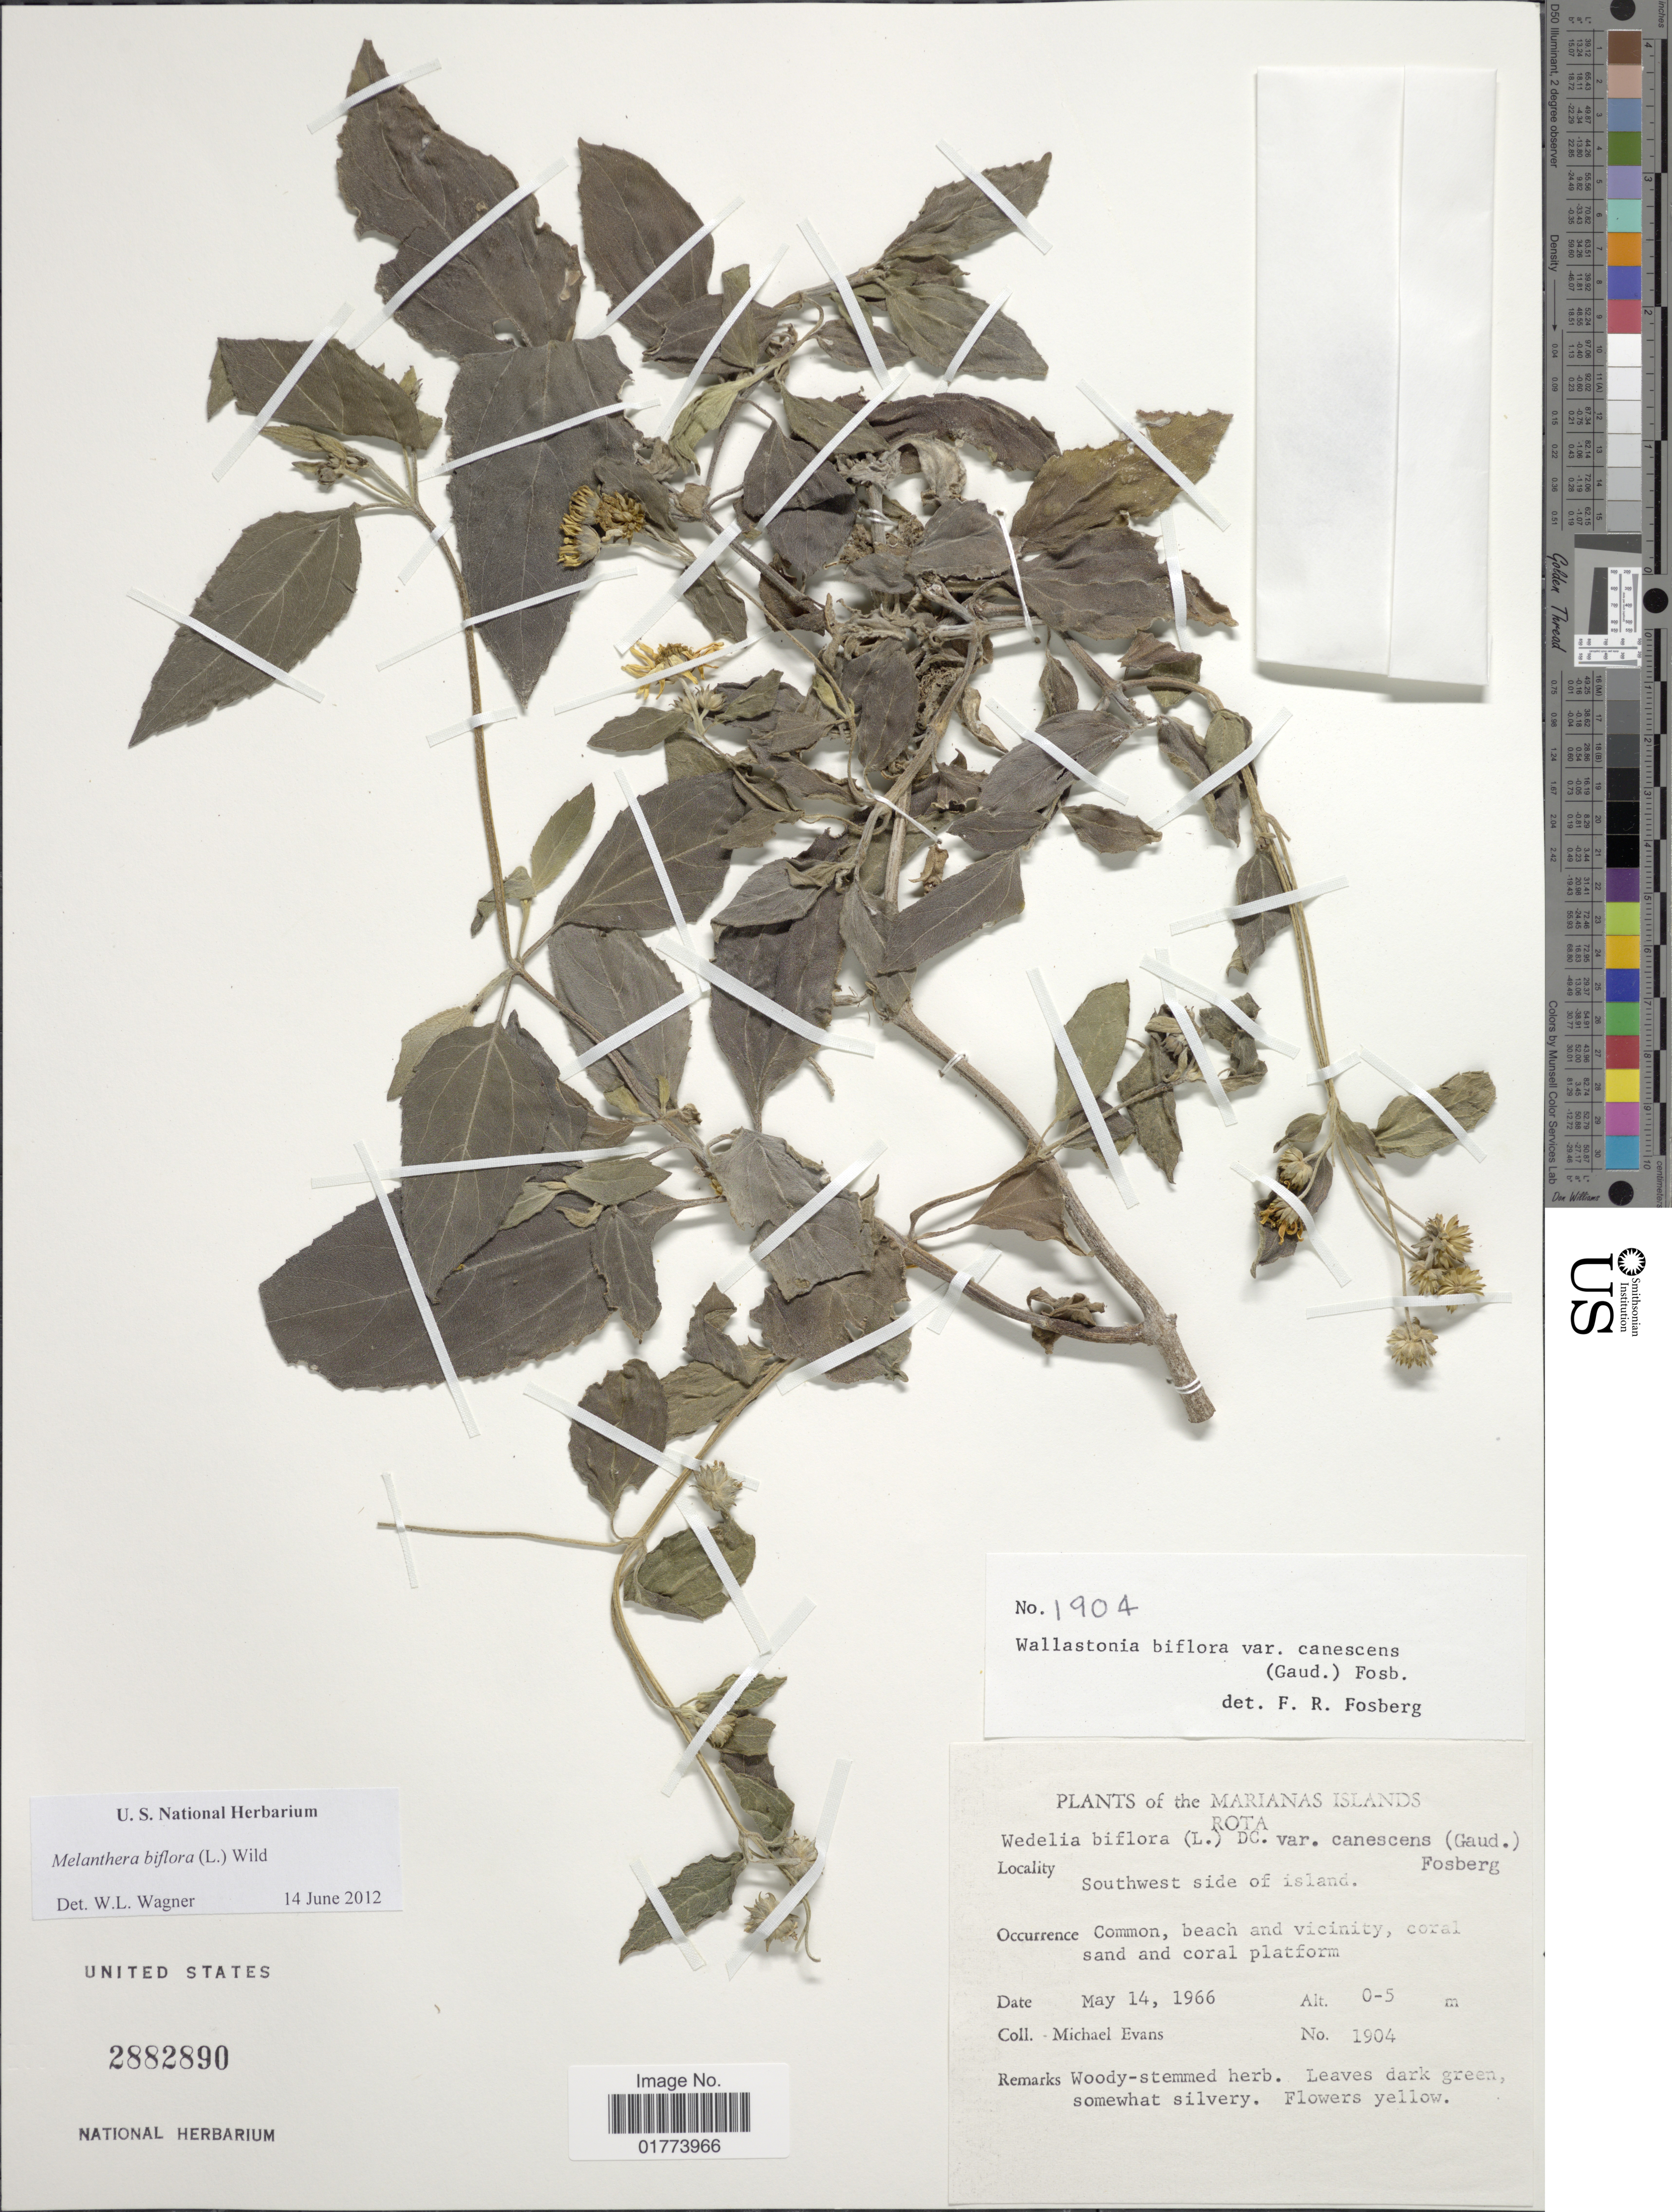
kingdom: Plantae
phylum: Tracheophyta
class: Magnoliopsida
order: Asterales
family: Asteraceae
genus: Wollastonia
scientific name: Wollastonia uniflora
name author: (Willd.) Orchard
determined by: Wagner, W. L., (BOT), Smithsonian Institution - National Museum of Natural History (UNITED STATES)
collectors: M. Evans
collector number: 1904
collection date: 1966-05-14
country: Northern Mariana Islands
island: Rota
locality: Rota, southwest side of island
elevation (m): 0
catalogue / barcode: US 2882890